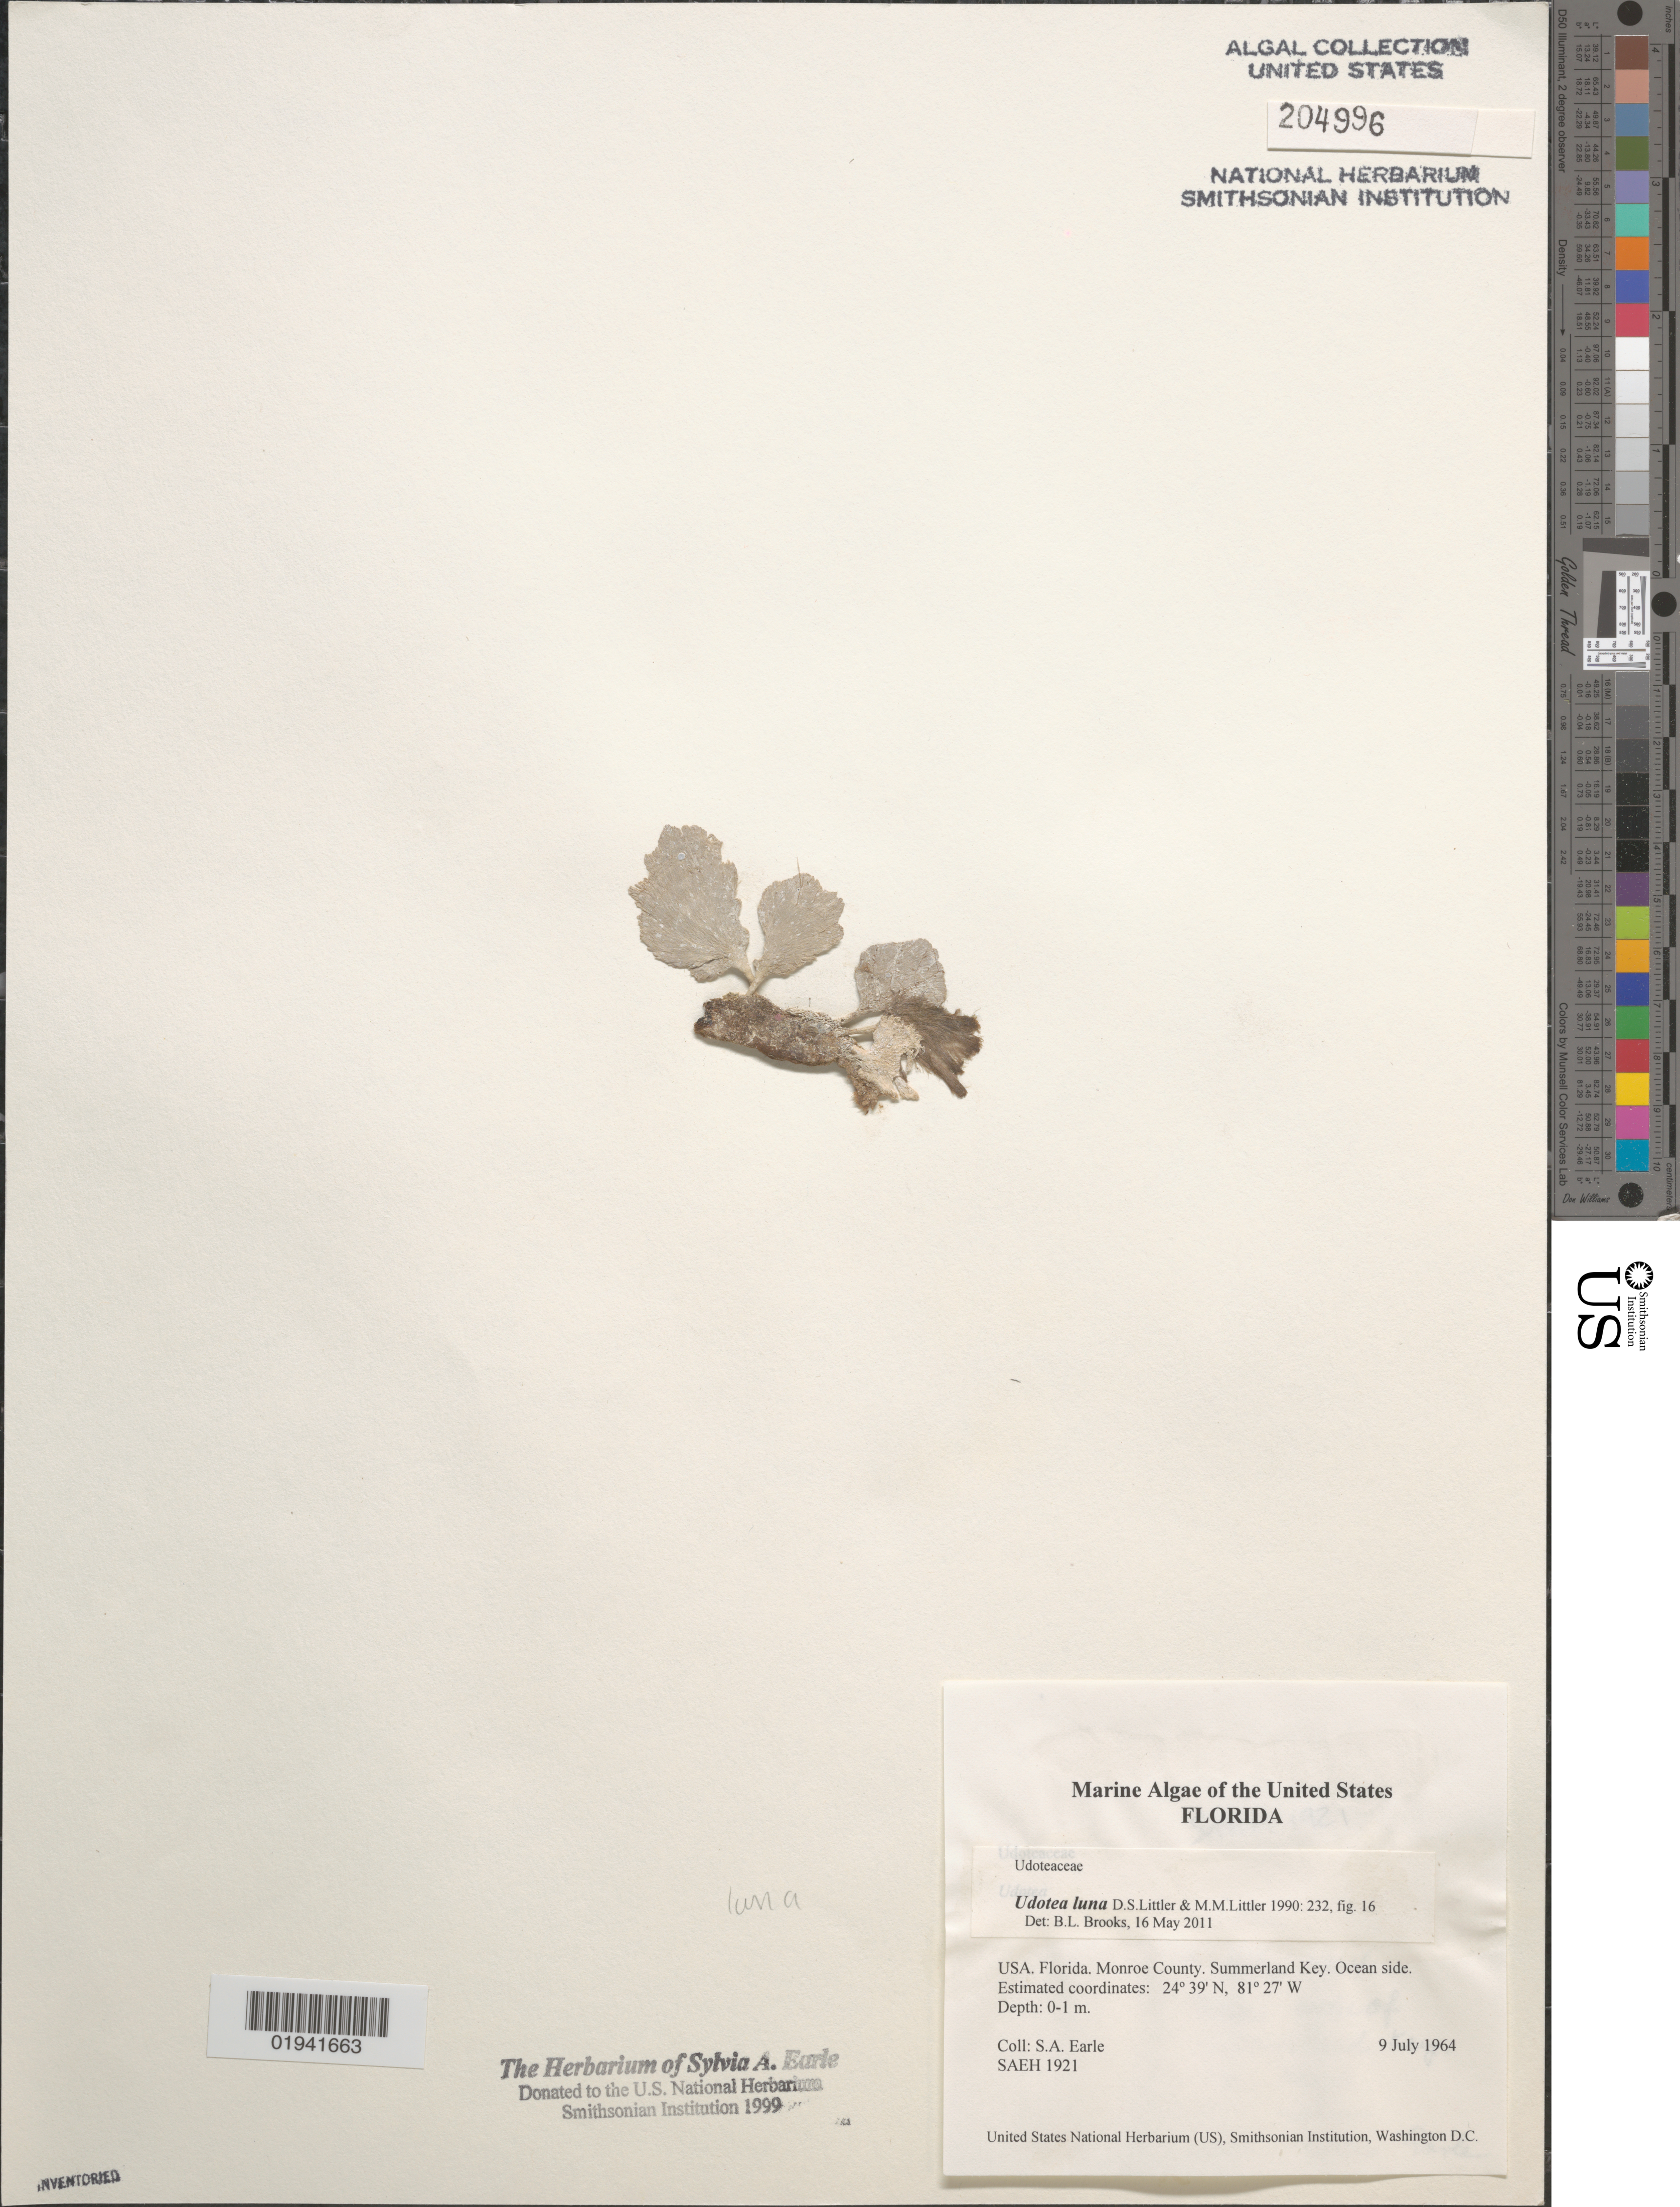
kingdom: Plantae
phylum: Chlorophyta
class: Ulvophyceae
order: Bryopsidales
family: Udoteaceae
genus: Udotea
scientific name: Udotea luna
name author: D.S. Littler & Littler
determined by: Brooks, B. L., (BOT), Smithsonian Institution - National Museum of Natural History (UNITED STATES)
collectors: S. A. Earle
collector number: SAEH 1921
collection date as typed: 09 Jul 1964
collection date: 1964-07-09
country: United States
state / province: Florida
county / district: Monroe County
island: West Summerland Key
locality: Ocean side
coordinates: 24 39' N, 81 27' W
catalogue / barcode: US 204996